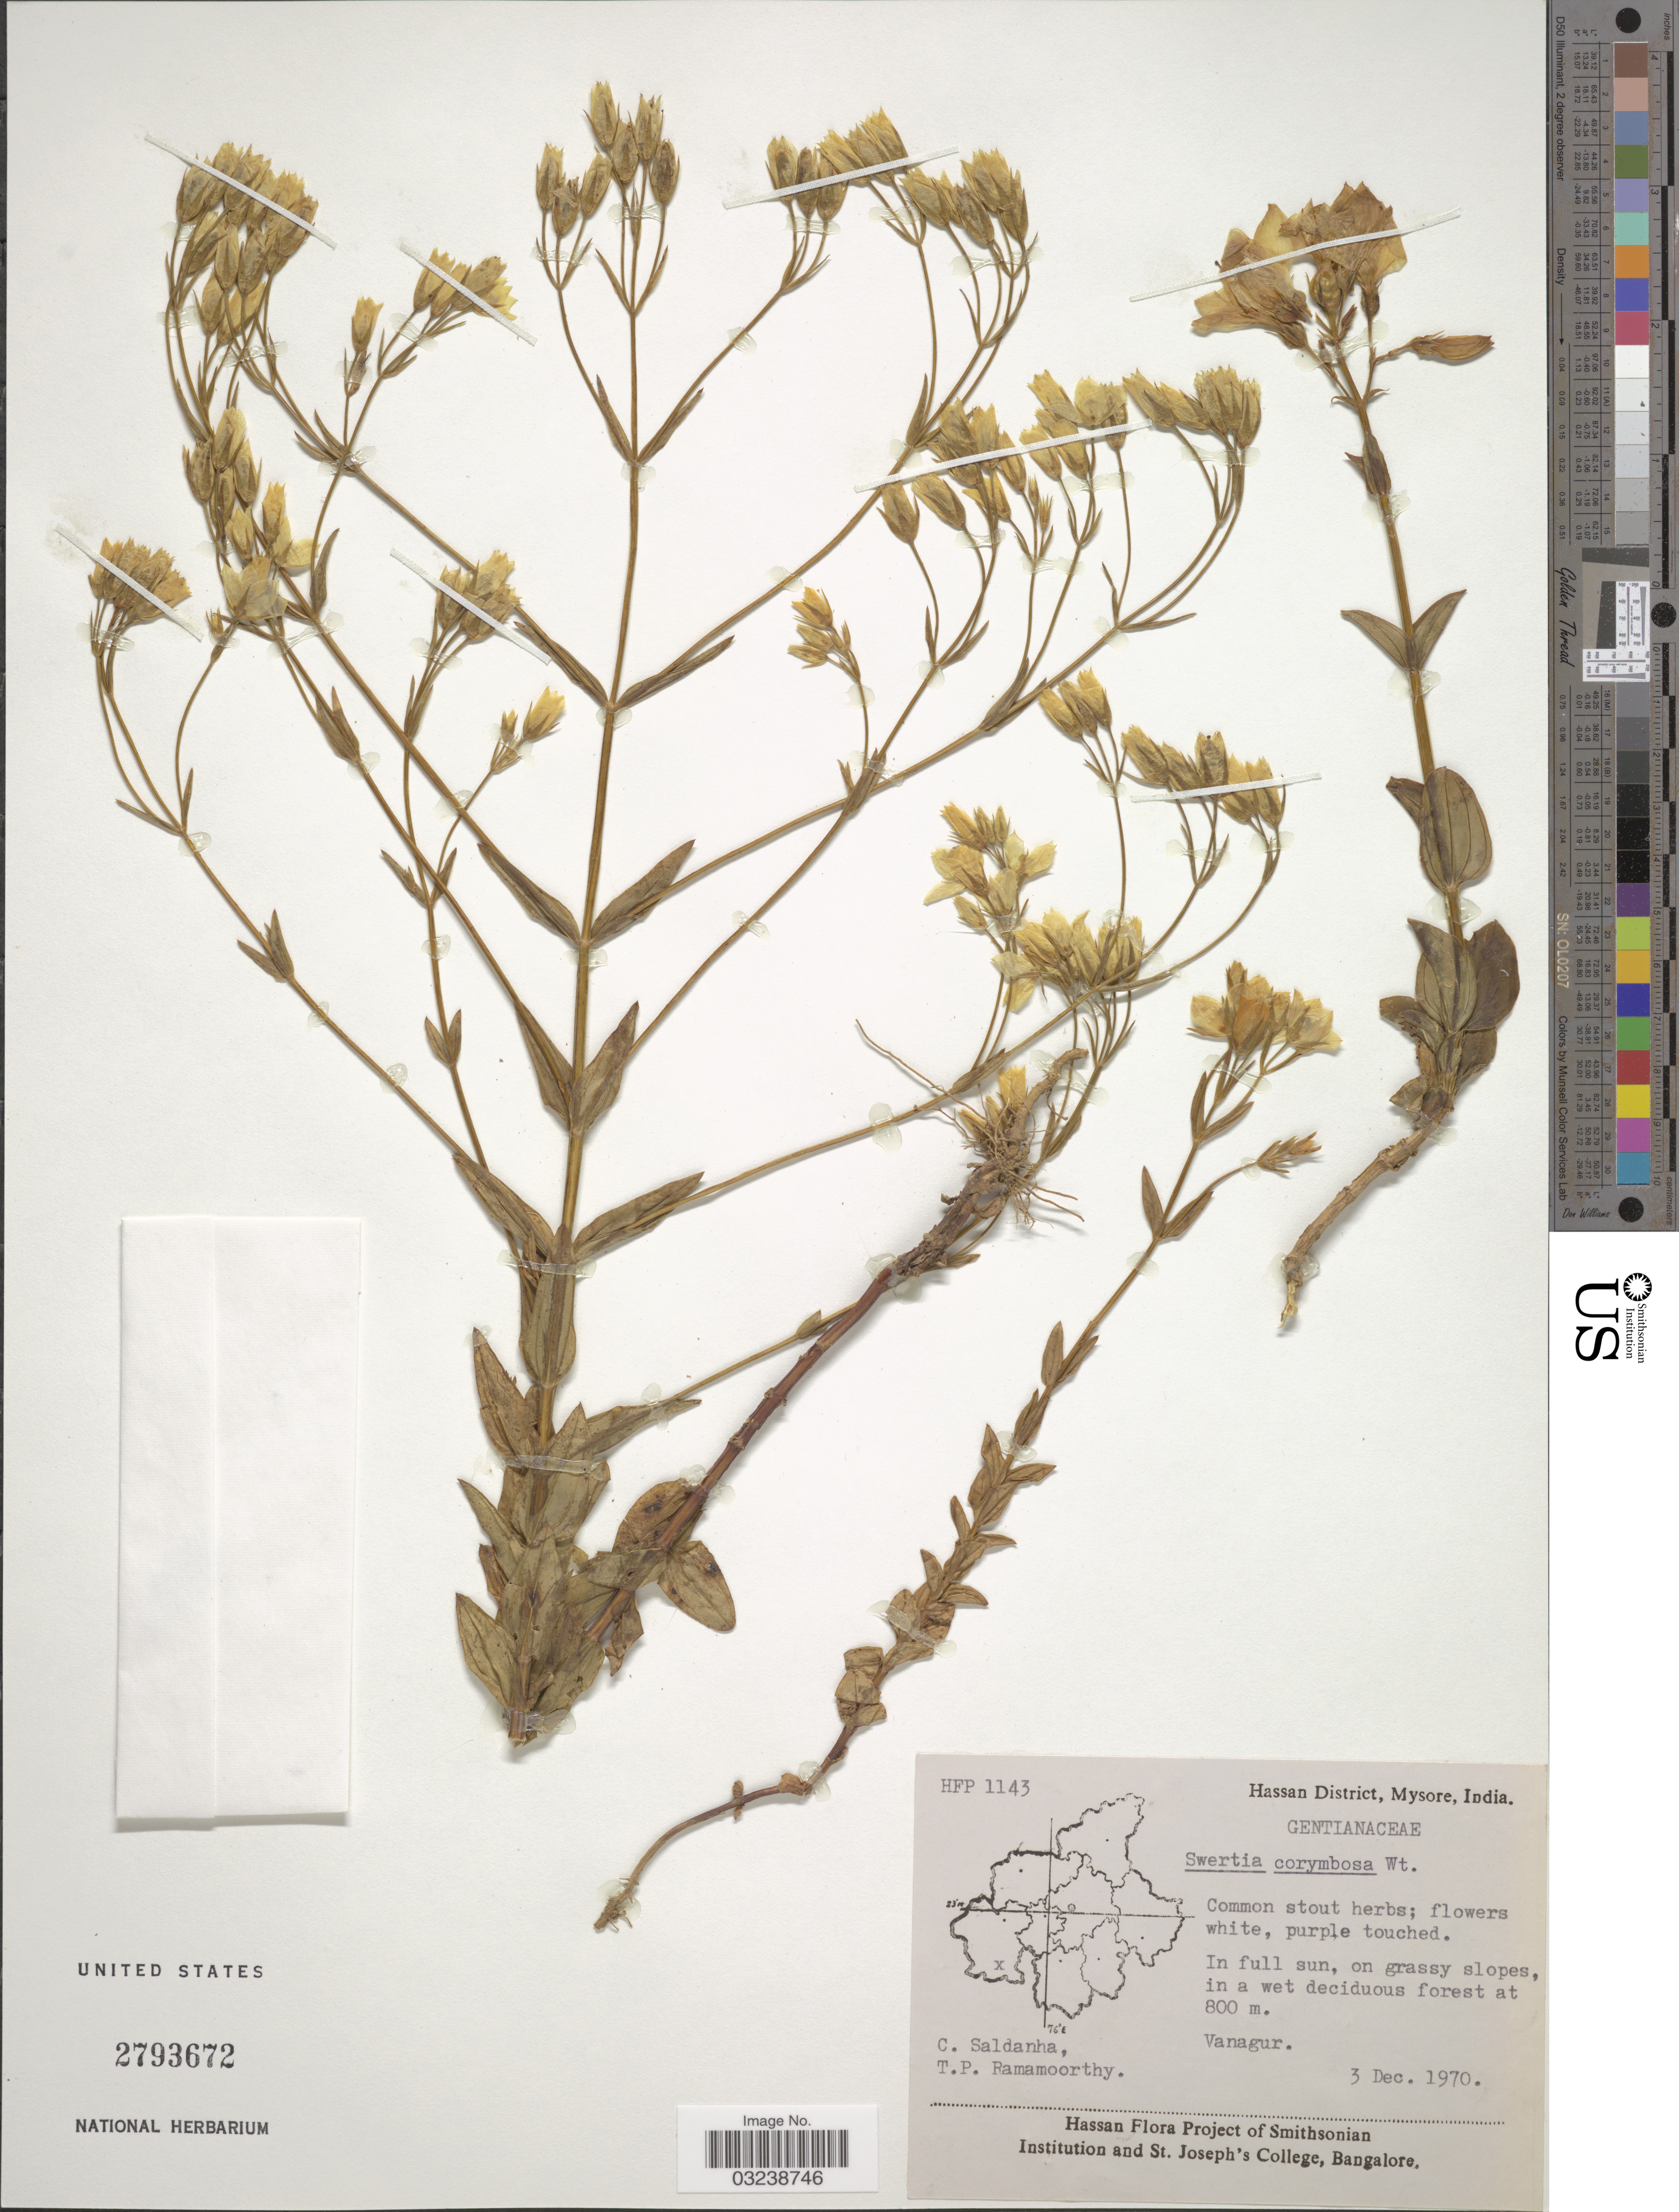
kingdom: Plantae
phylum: Tracheophyta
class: Magnoliopsida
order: Gentianales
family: Gentianaceae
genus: Swertia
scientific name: Swertia corymbosa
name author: Wight ex Griseb.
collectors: C. Saldanha & T. P. Ramamoorthy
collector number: HFP1143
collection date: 1970-12-03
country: India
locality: Hassan District, Mysore. Vanagur.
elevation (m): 800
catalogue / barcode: US 2793672